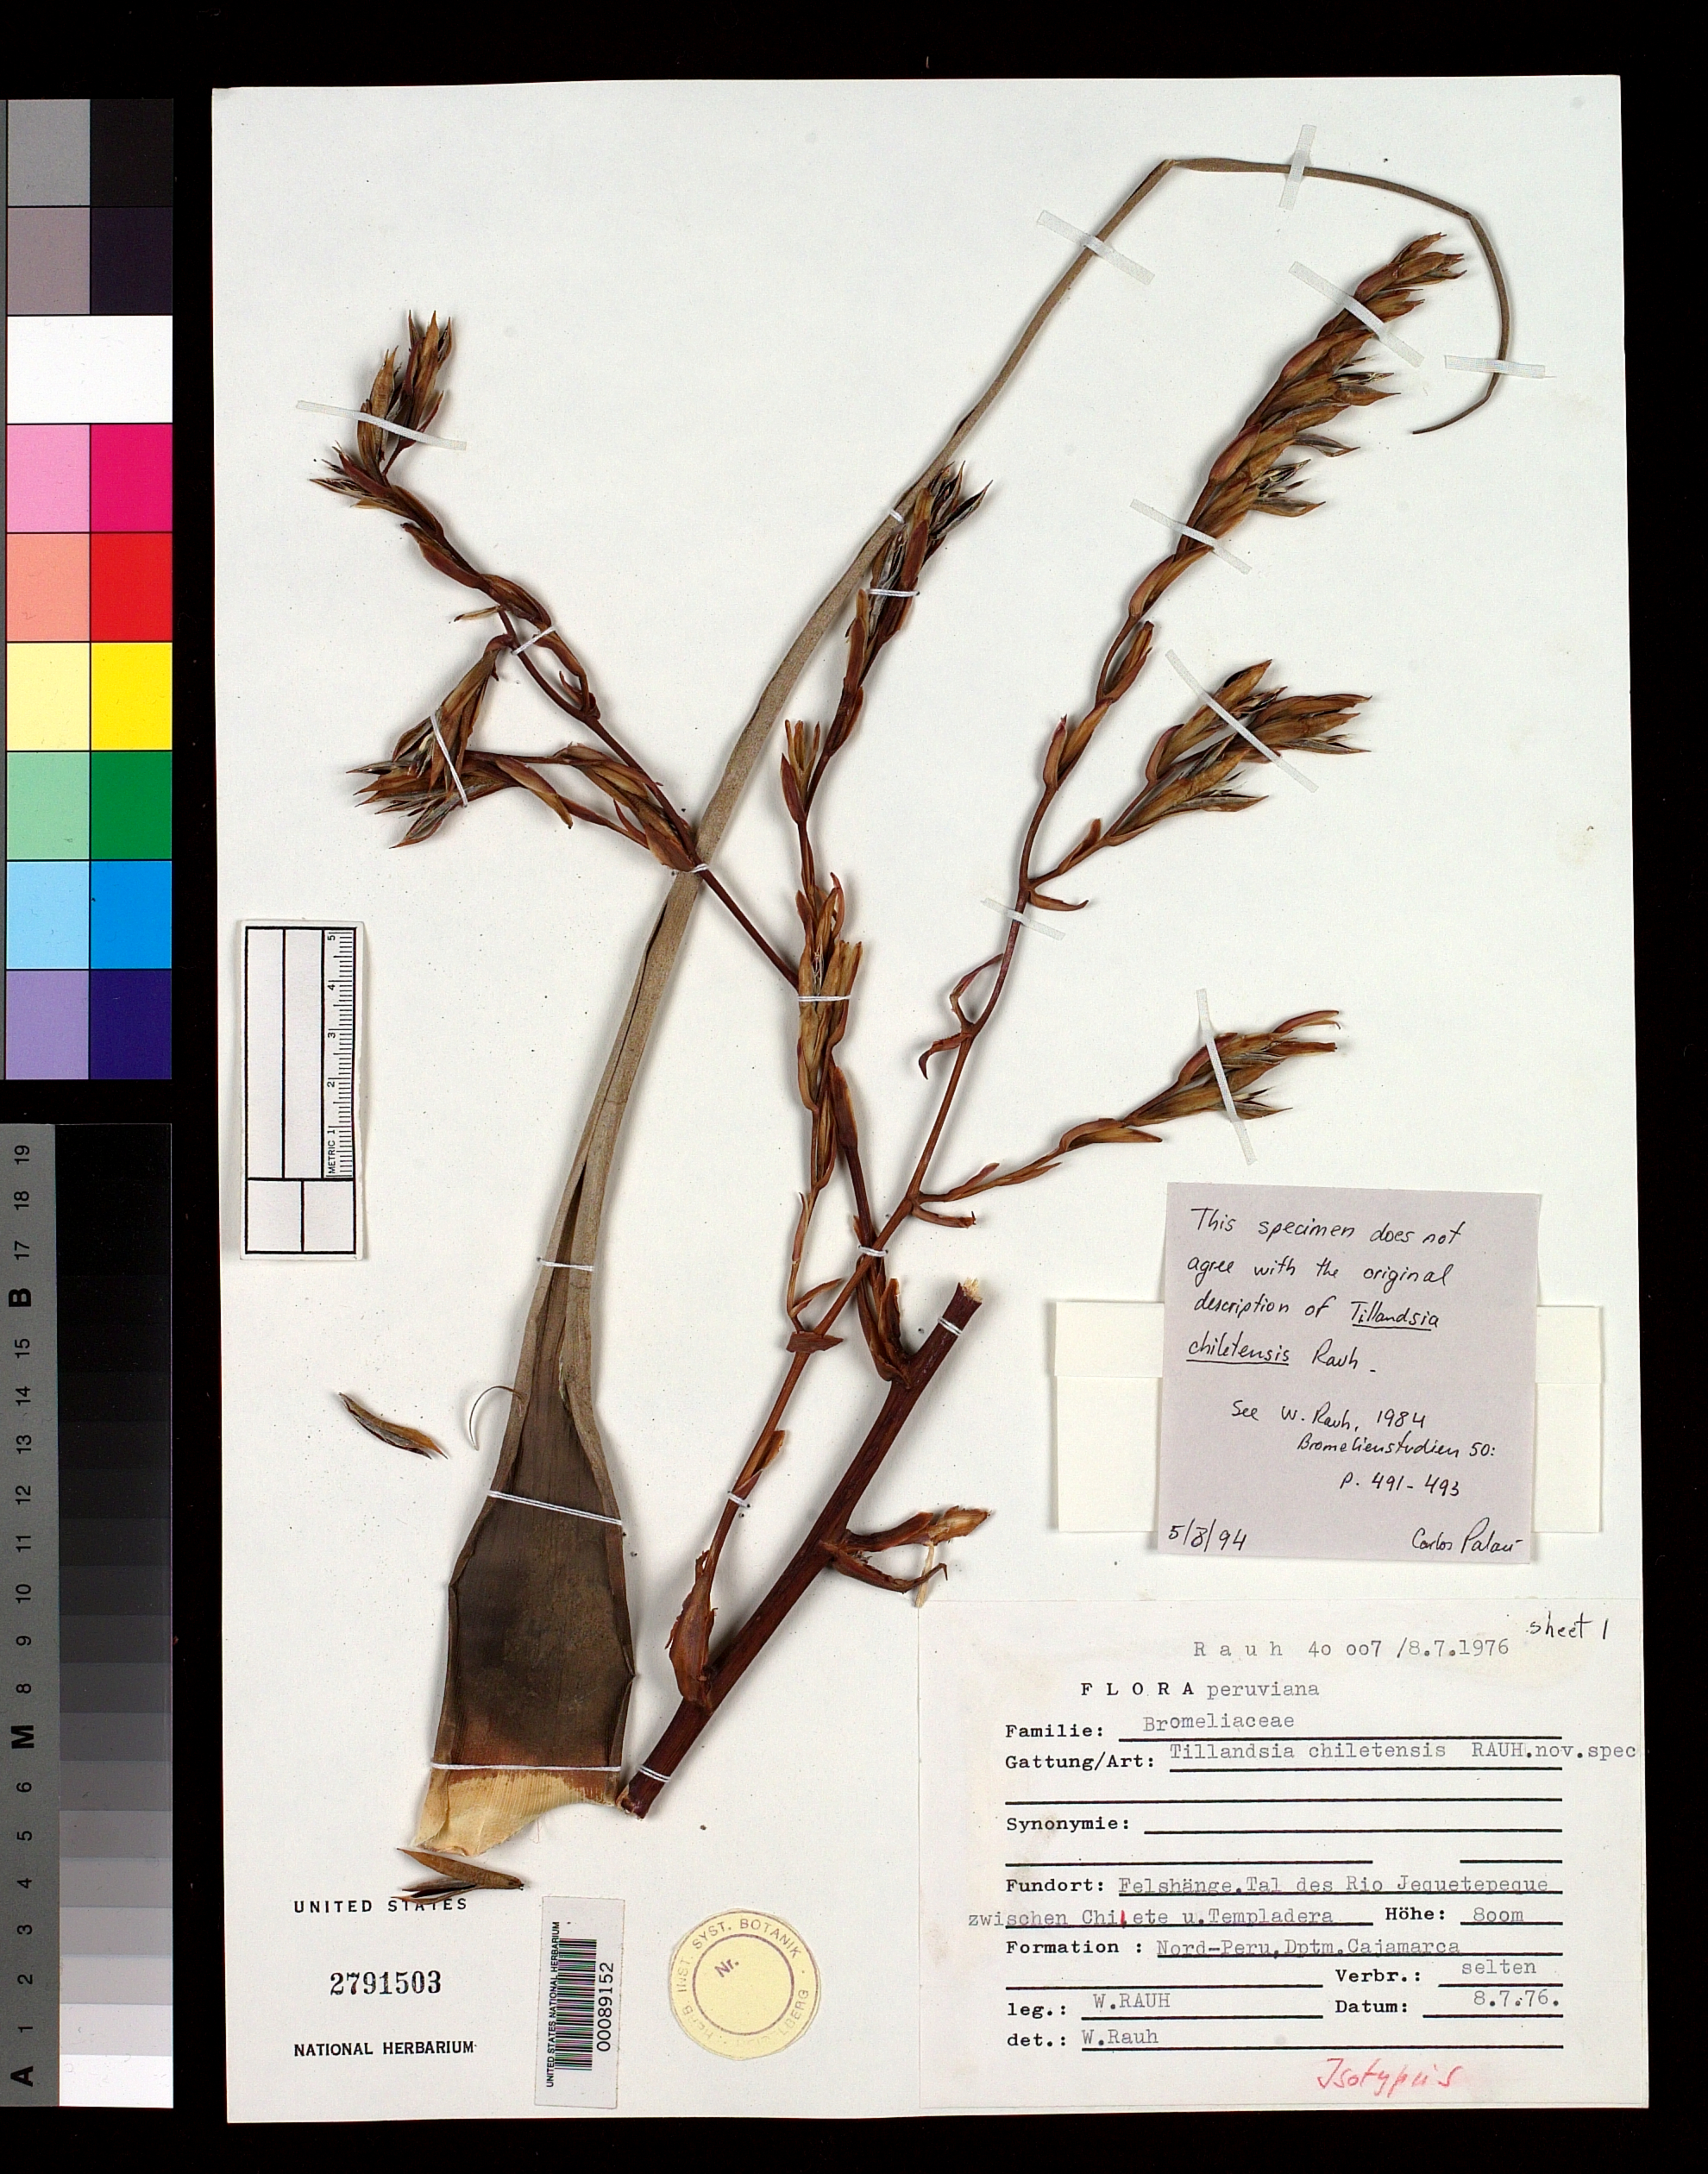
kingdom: Plantae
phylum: Tracheophyta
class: Liliopsida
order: Poales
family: Bromeliaceae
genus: Tillandsia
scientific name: Tillandsia mima var. chiletensis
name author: Rauh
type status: Isotype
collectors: W. Rauh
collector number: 40007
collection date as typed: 08 Jul 1976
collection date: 1976-07-08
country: Peru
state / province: Cajamarca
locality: Nord-Peru, Dptm. Cajamarca. Felshänge, Tal des Rio Jequetepeque zwischen Chilete u. Templadera.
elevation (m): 800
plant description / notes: NOT Tillandsia chiletensis Rauh. Specimen originally annotated as "Tillandsia chiletensis Rauh nov. spec." but Rauh subsequently published a different species under that name.; Specimen made from cultivated material?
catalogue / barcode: US 2791503